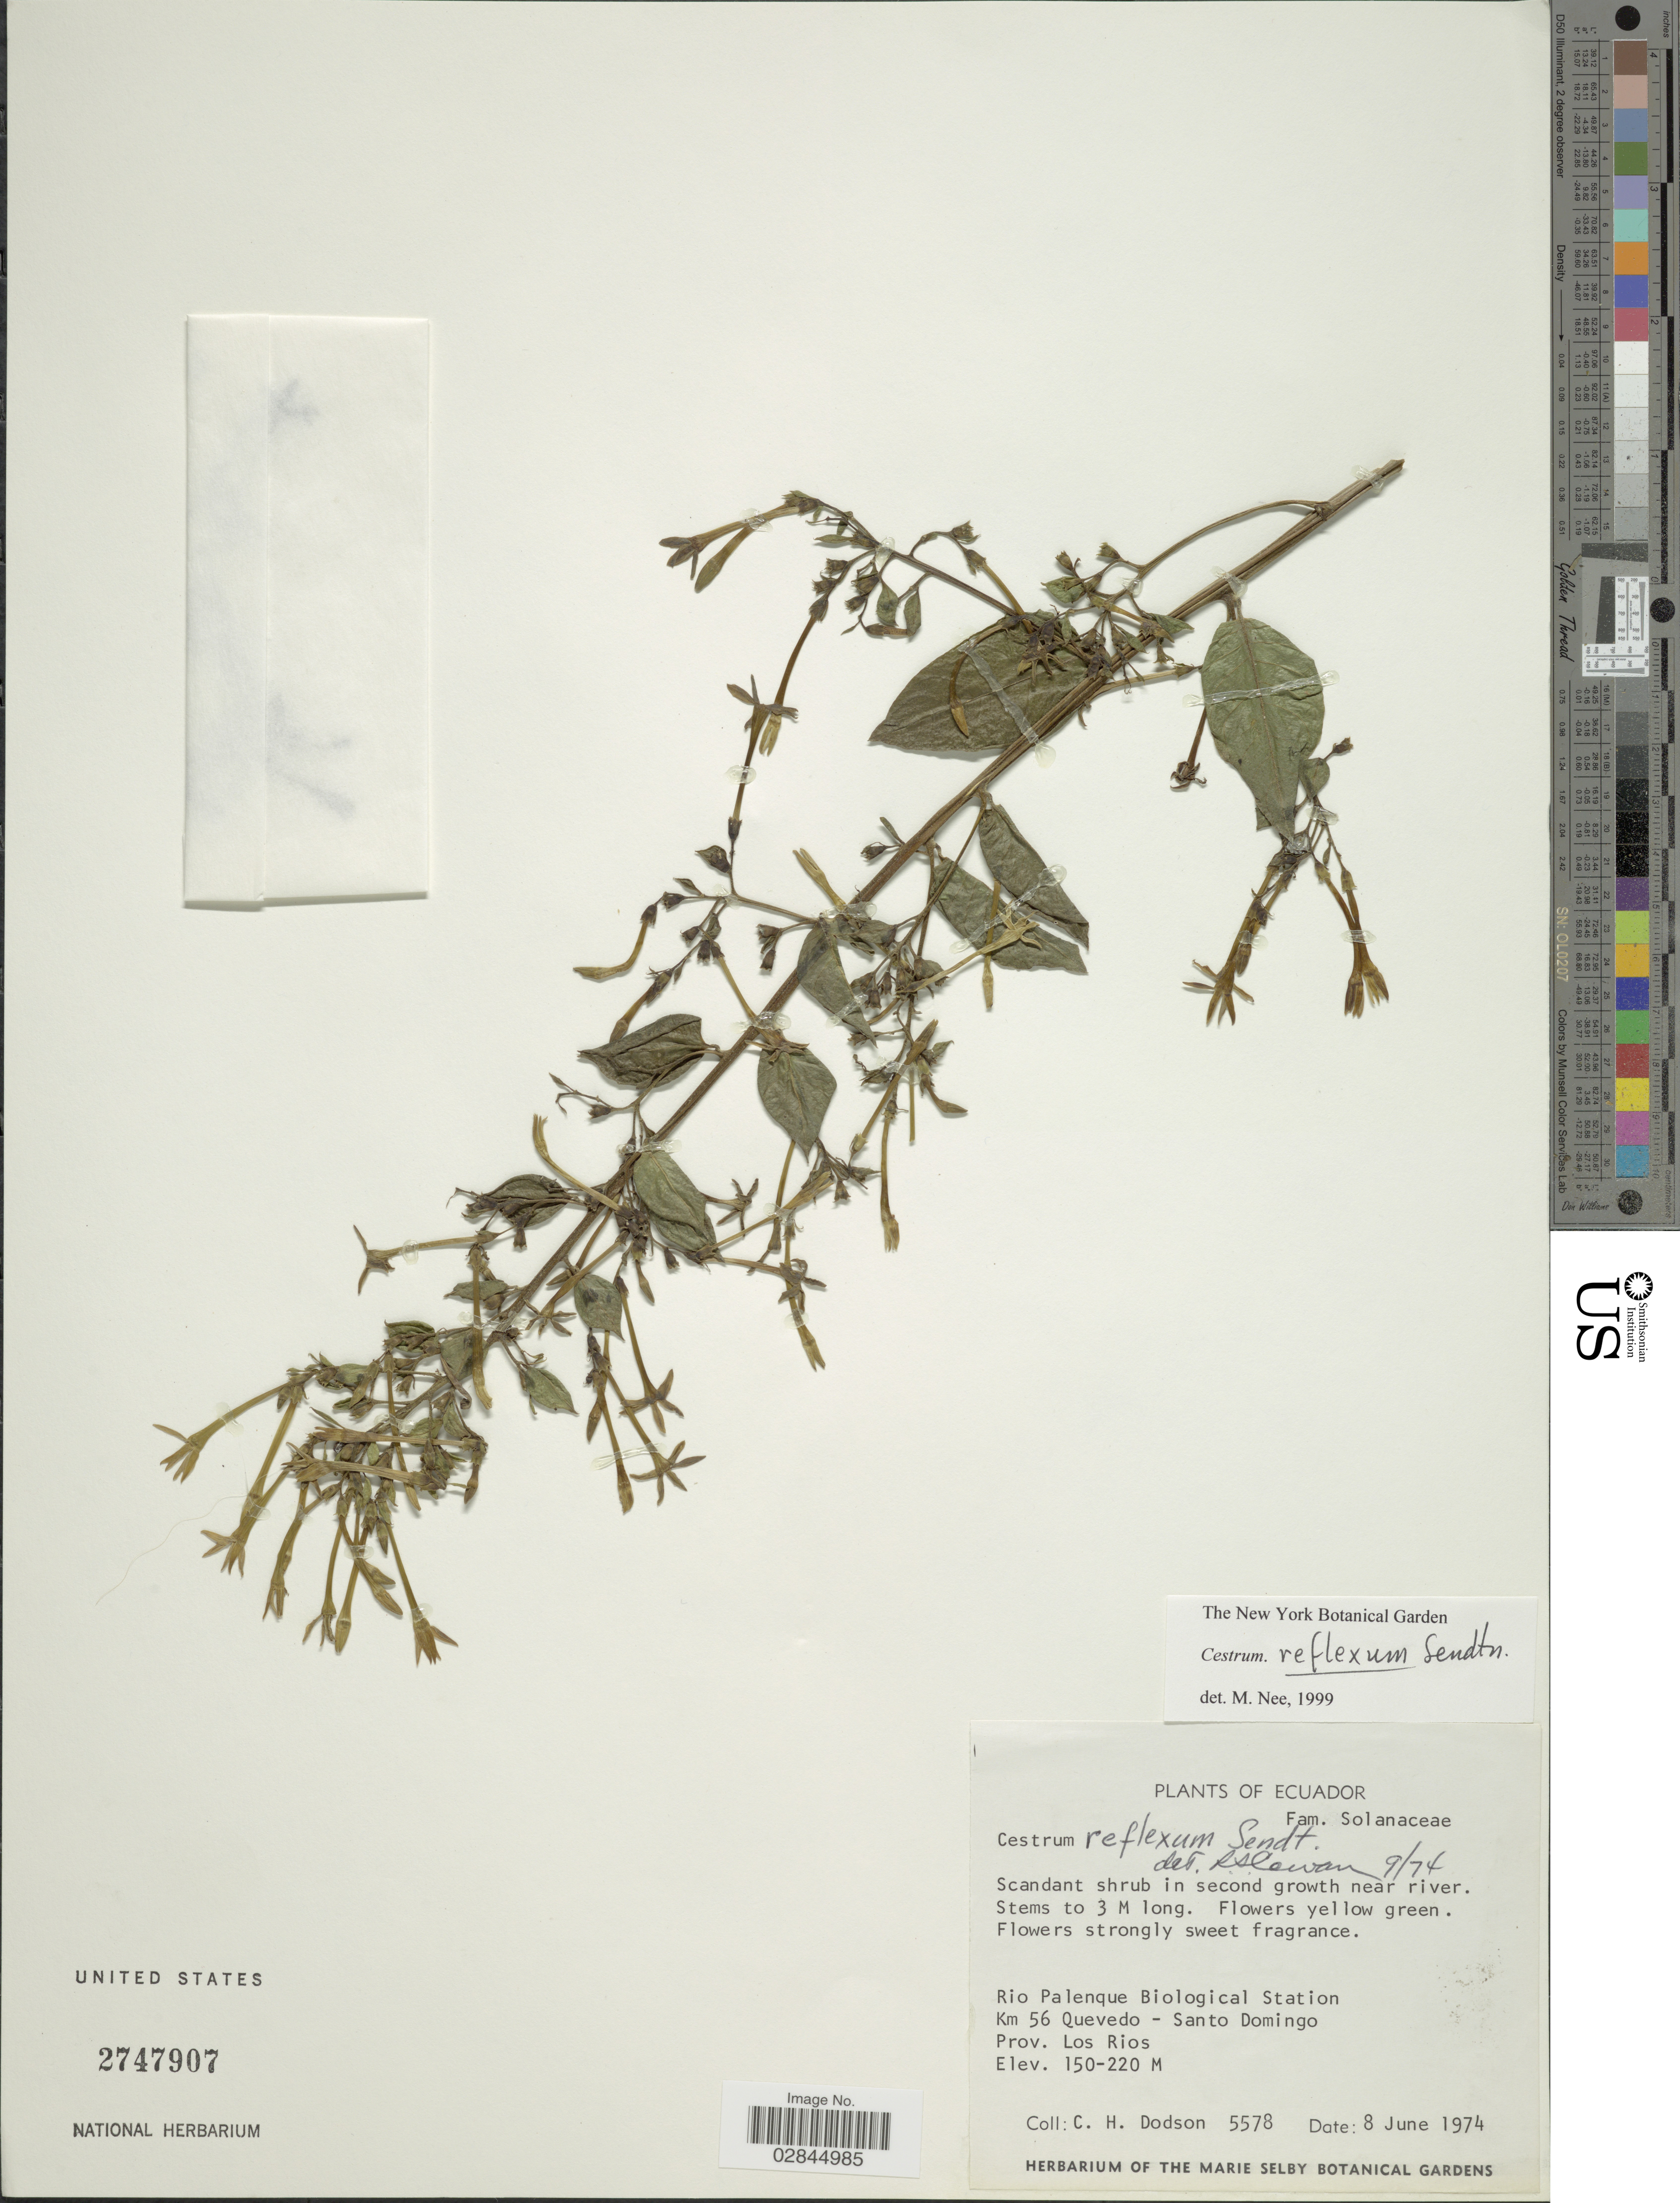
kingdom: Plantae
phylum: Tracheophyta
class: Magnoliopsida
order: Solanales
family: Solanaceae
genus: Cestrum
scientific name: Cestrum reflexum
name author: Sendtn.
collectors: C. H. Dodson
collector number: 5578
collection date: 1974-06-08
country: Ecuador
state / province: Los Ríos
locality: Rio Palenque Biological Station. Km 56 Quevedo- Santo Domingo.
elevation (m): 150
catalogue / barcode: US 2747907